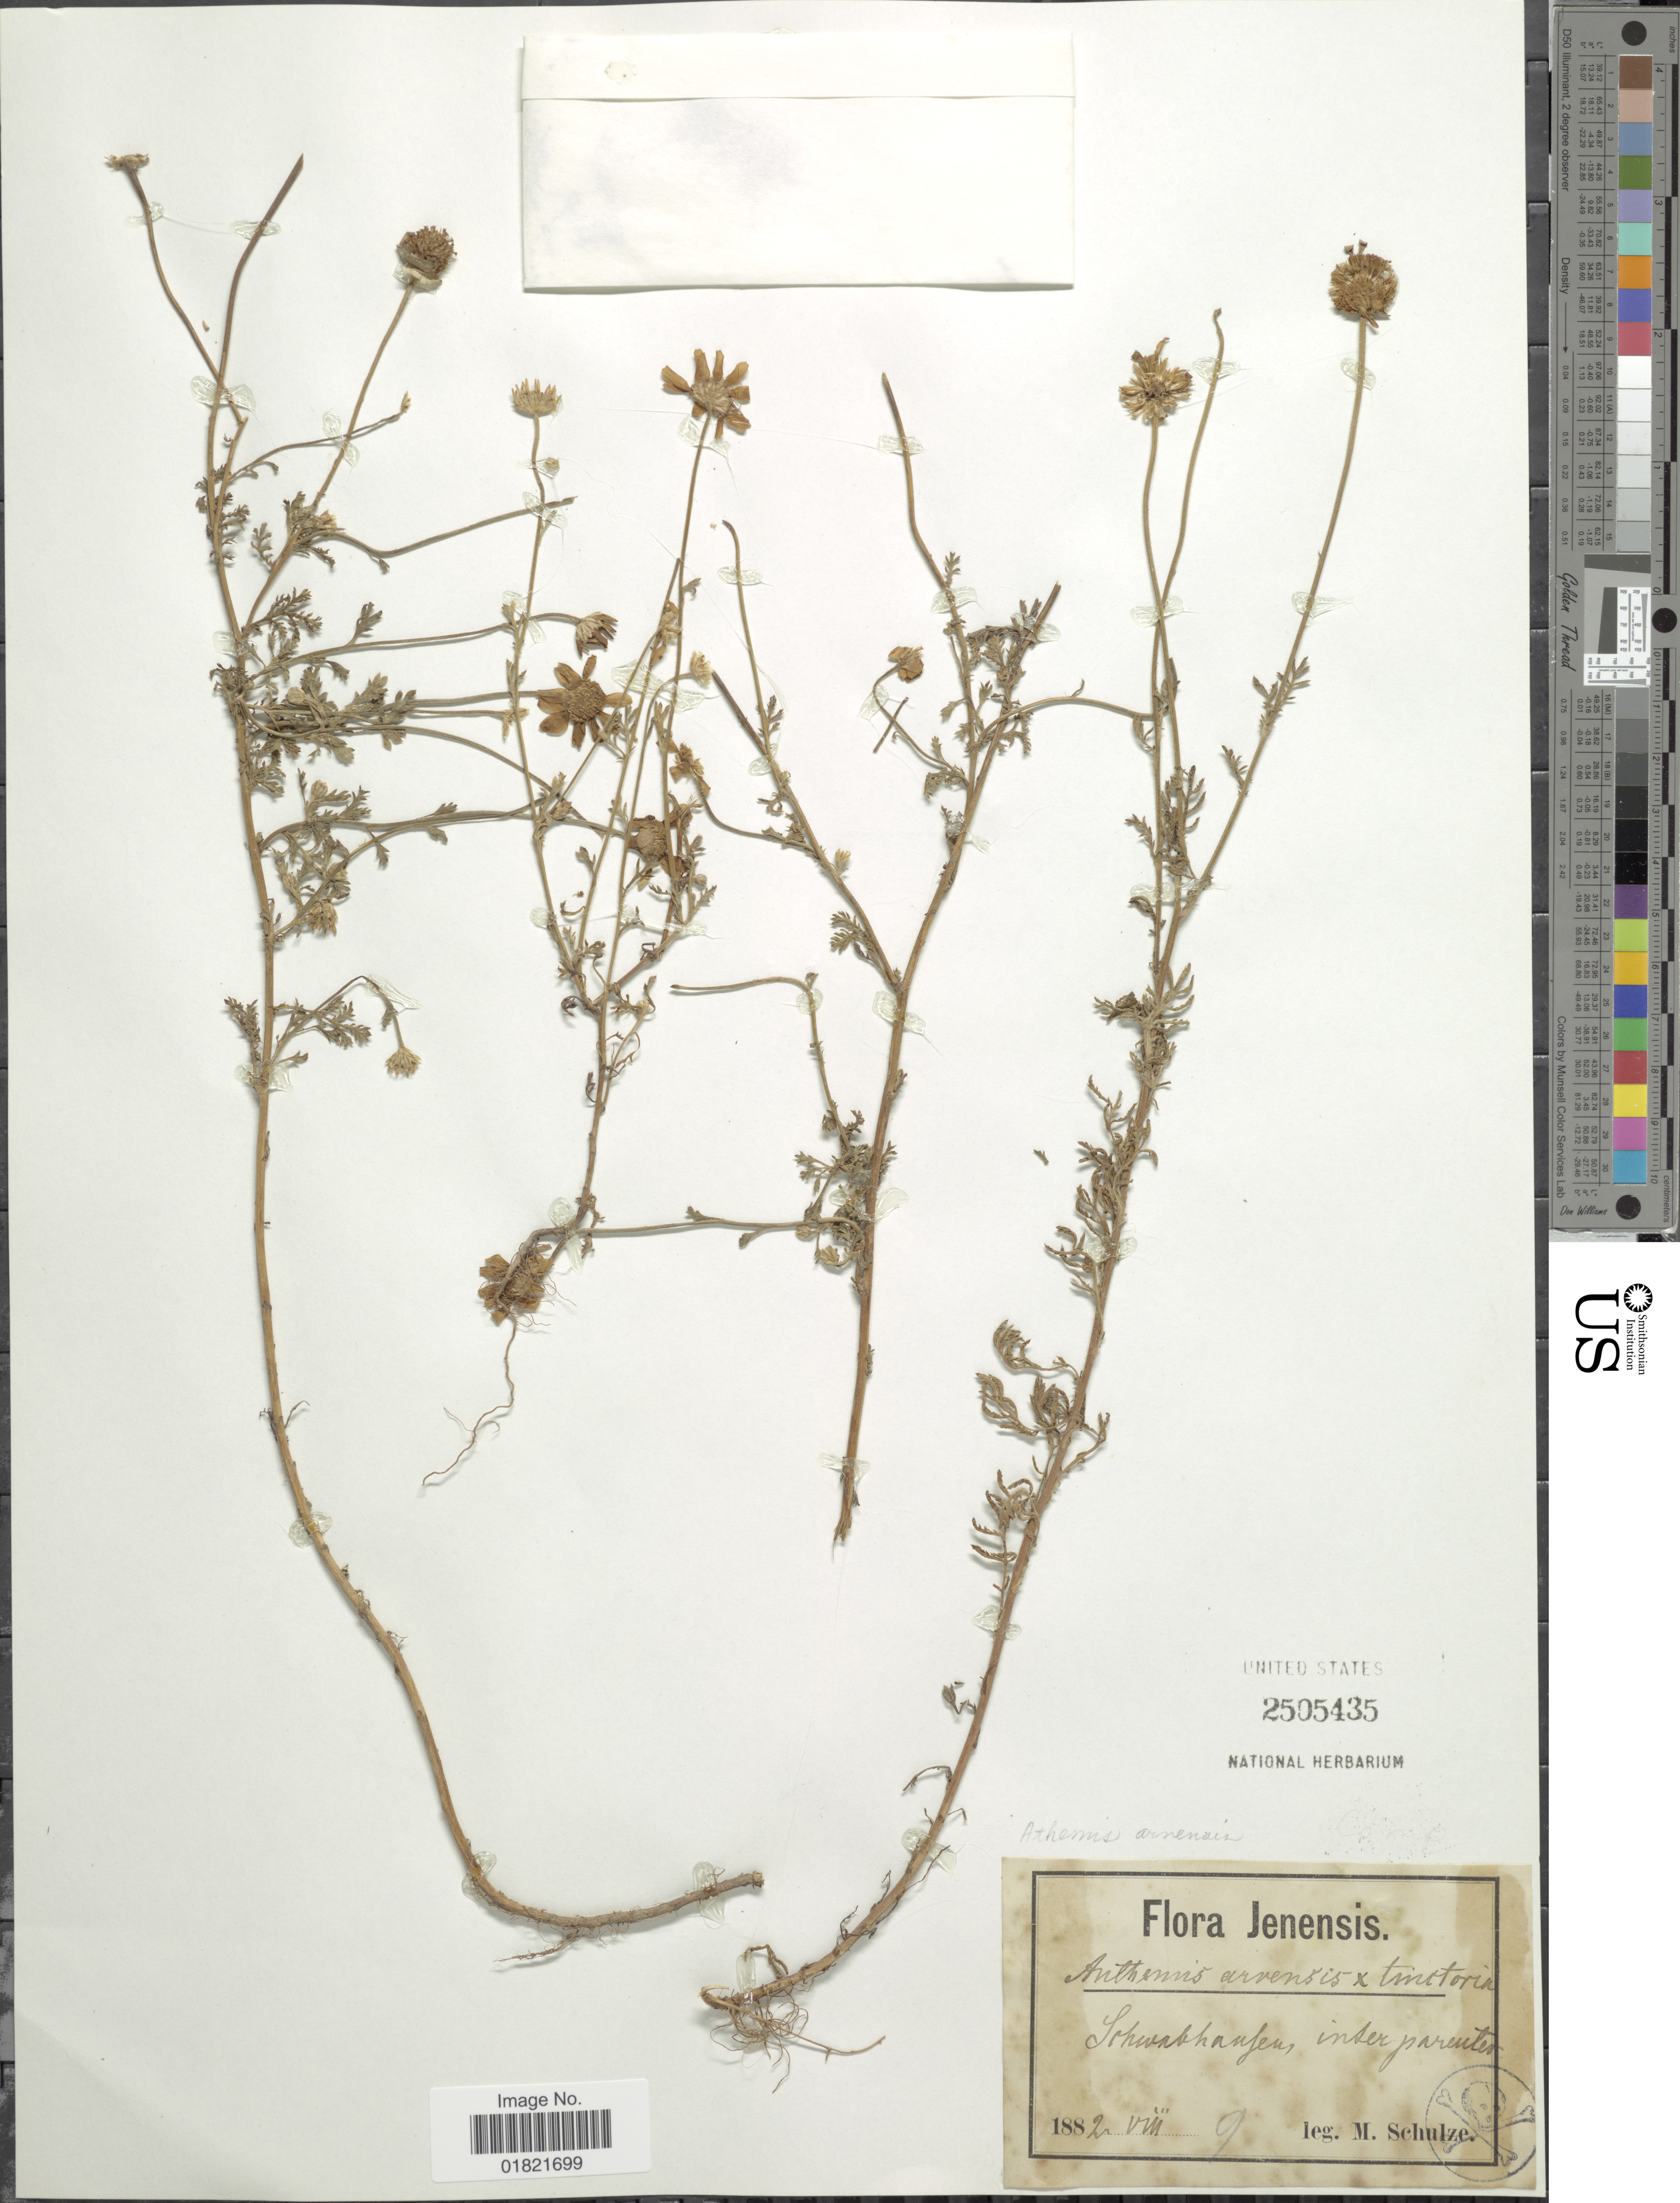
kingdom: Plantae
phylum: Tracheophyta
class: Magnoliopsida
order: Asterales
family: Asteraceae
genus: Anthemis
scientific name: Anthemis arvensis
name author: L.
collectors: M. Schulze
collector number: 9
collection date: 1882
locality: Jenensis, Schwabhanfen, inter pareutes [interpreted]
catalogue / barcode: US 2505435